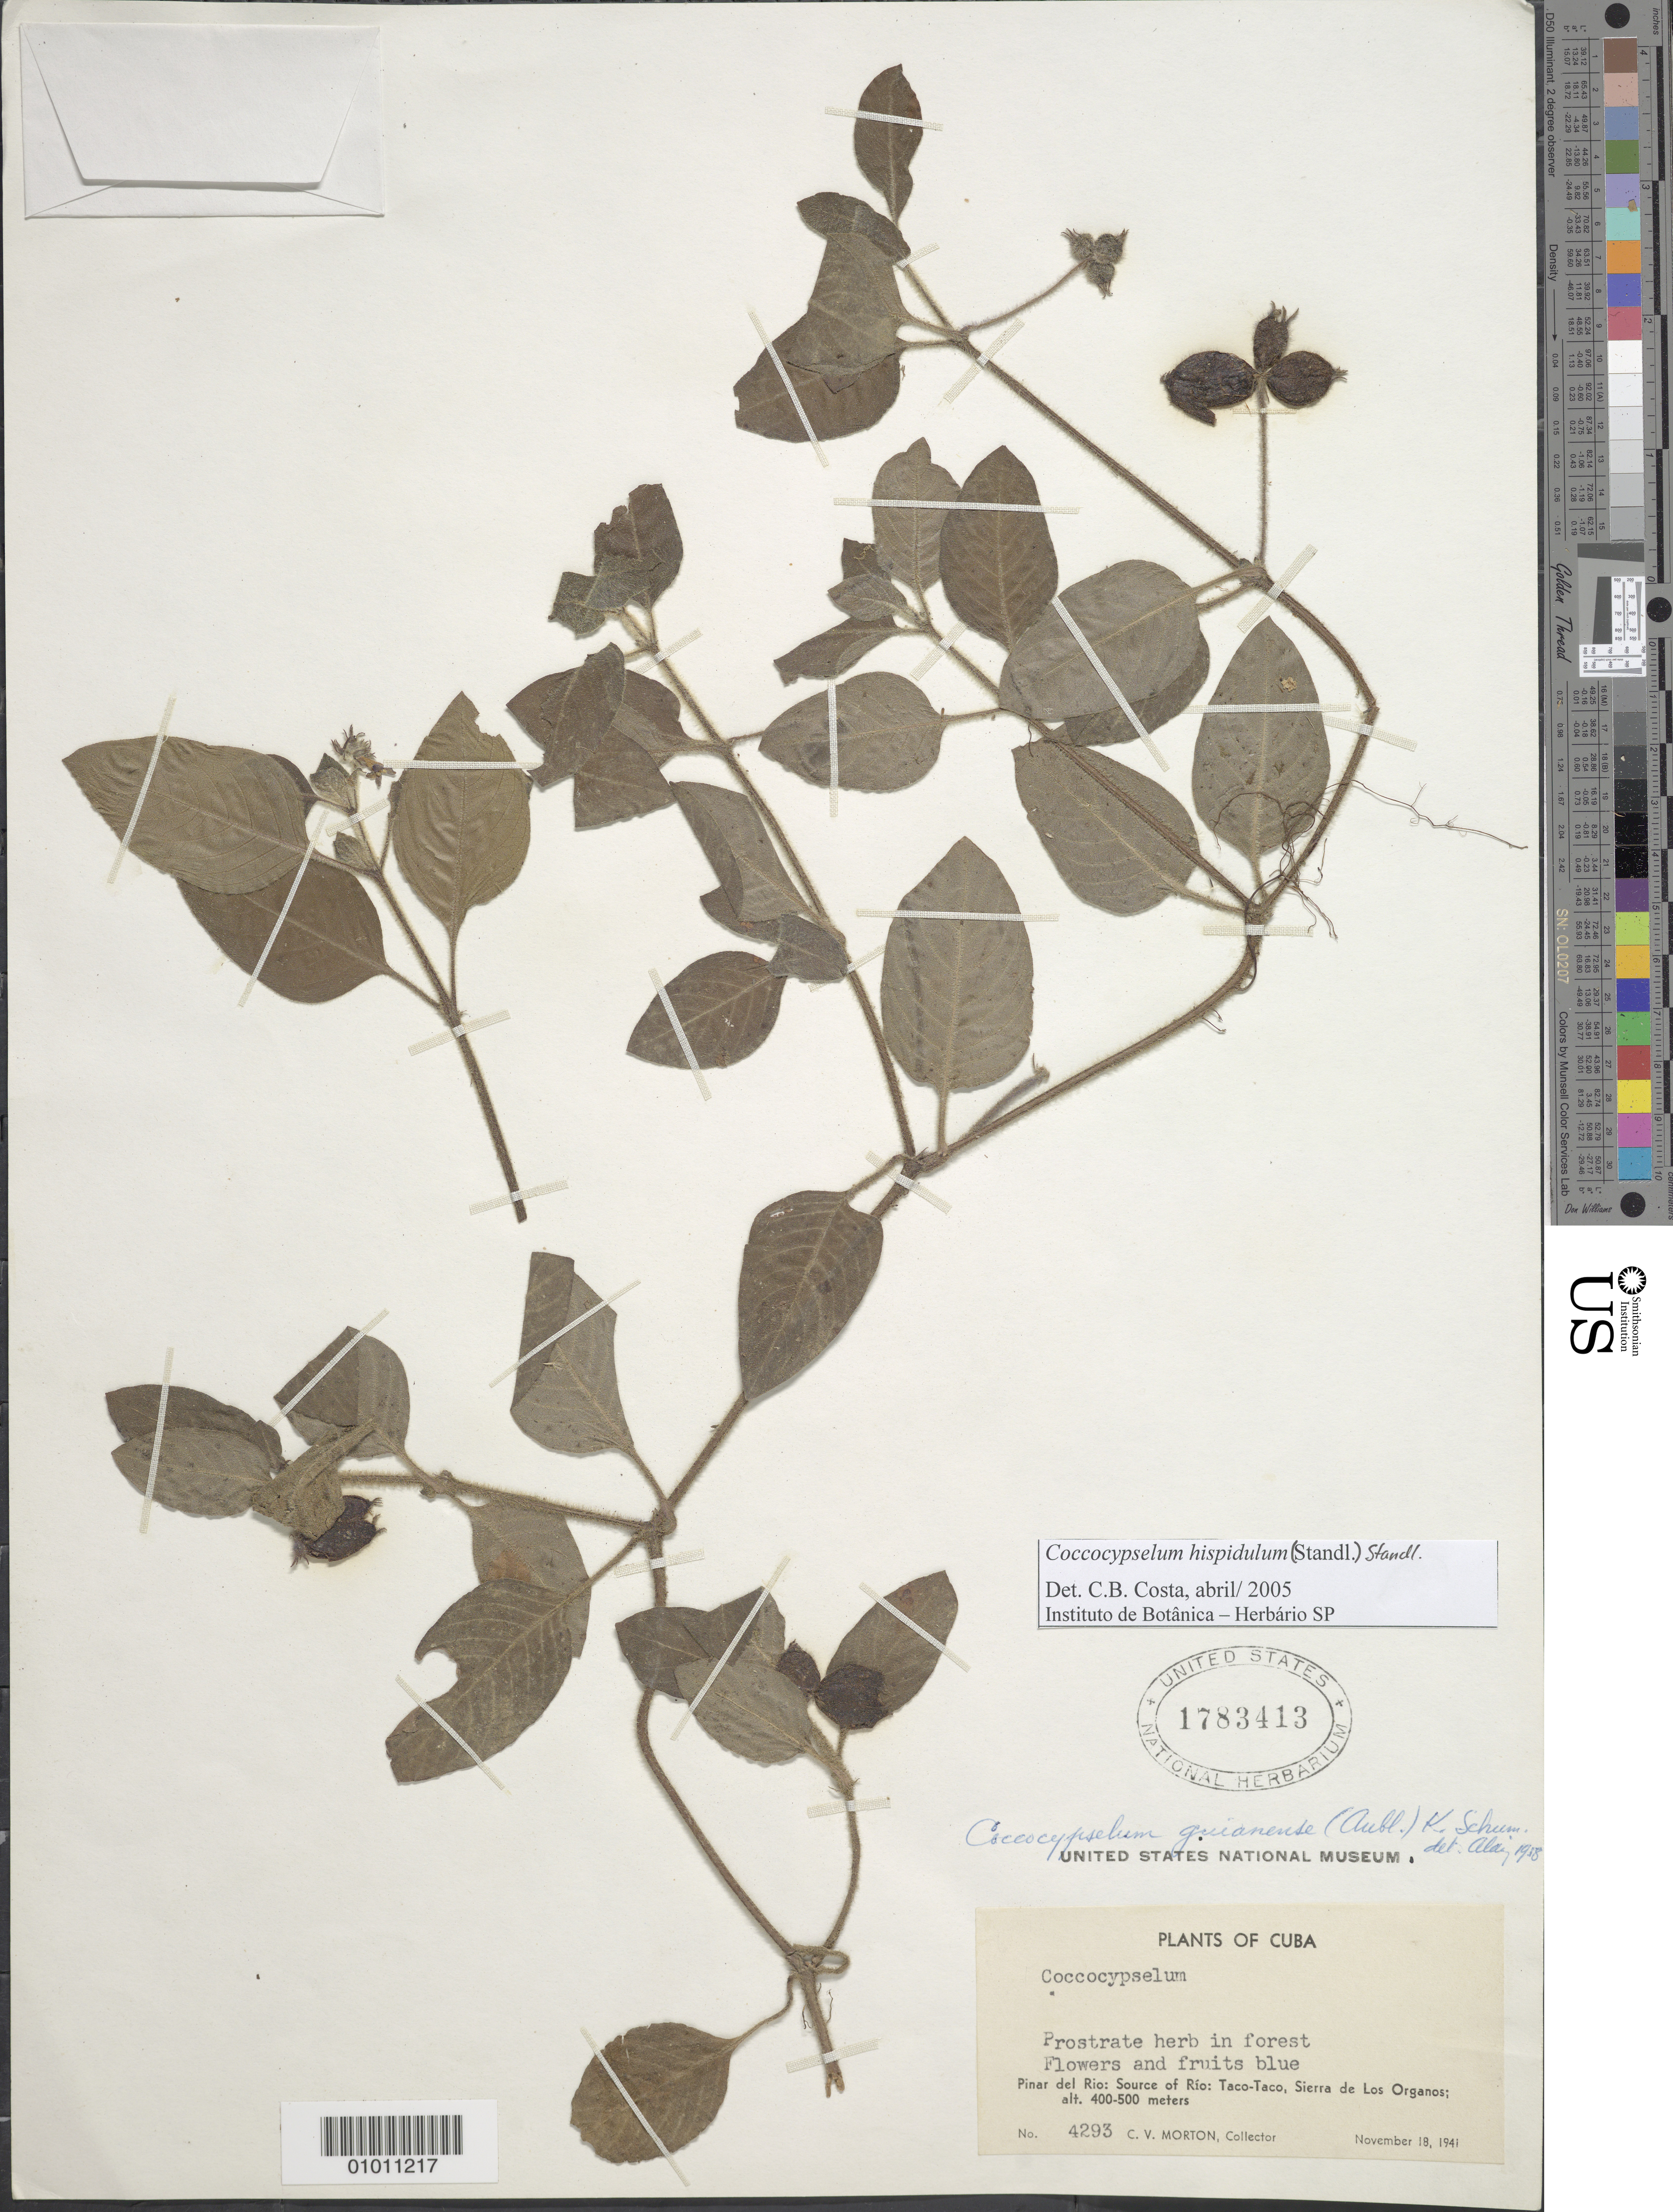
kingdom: Plantae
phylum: Tracheophyta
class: Magnoliopsida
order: Gentianales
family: Rubiaceae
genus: Coccocypselum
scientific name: Coccocypselum hispidulum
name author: (Standl.) Standl.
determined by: Costa, C. B.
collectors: C. V. Morton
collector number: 4293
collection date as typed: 18 Nov 1941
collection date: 1941-11-18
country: Cuba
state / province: Pinar del Rio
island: Cuba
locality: Source of ?Rio Taco-Taco, Sierra de Los Organos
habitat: In forest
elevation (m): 400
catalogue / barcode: US 1783413